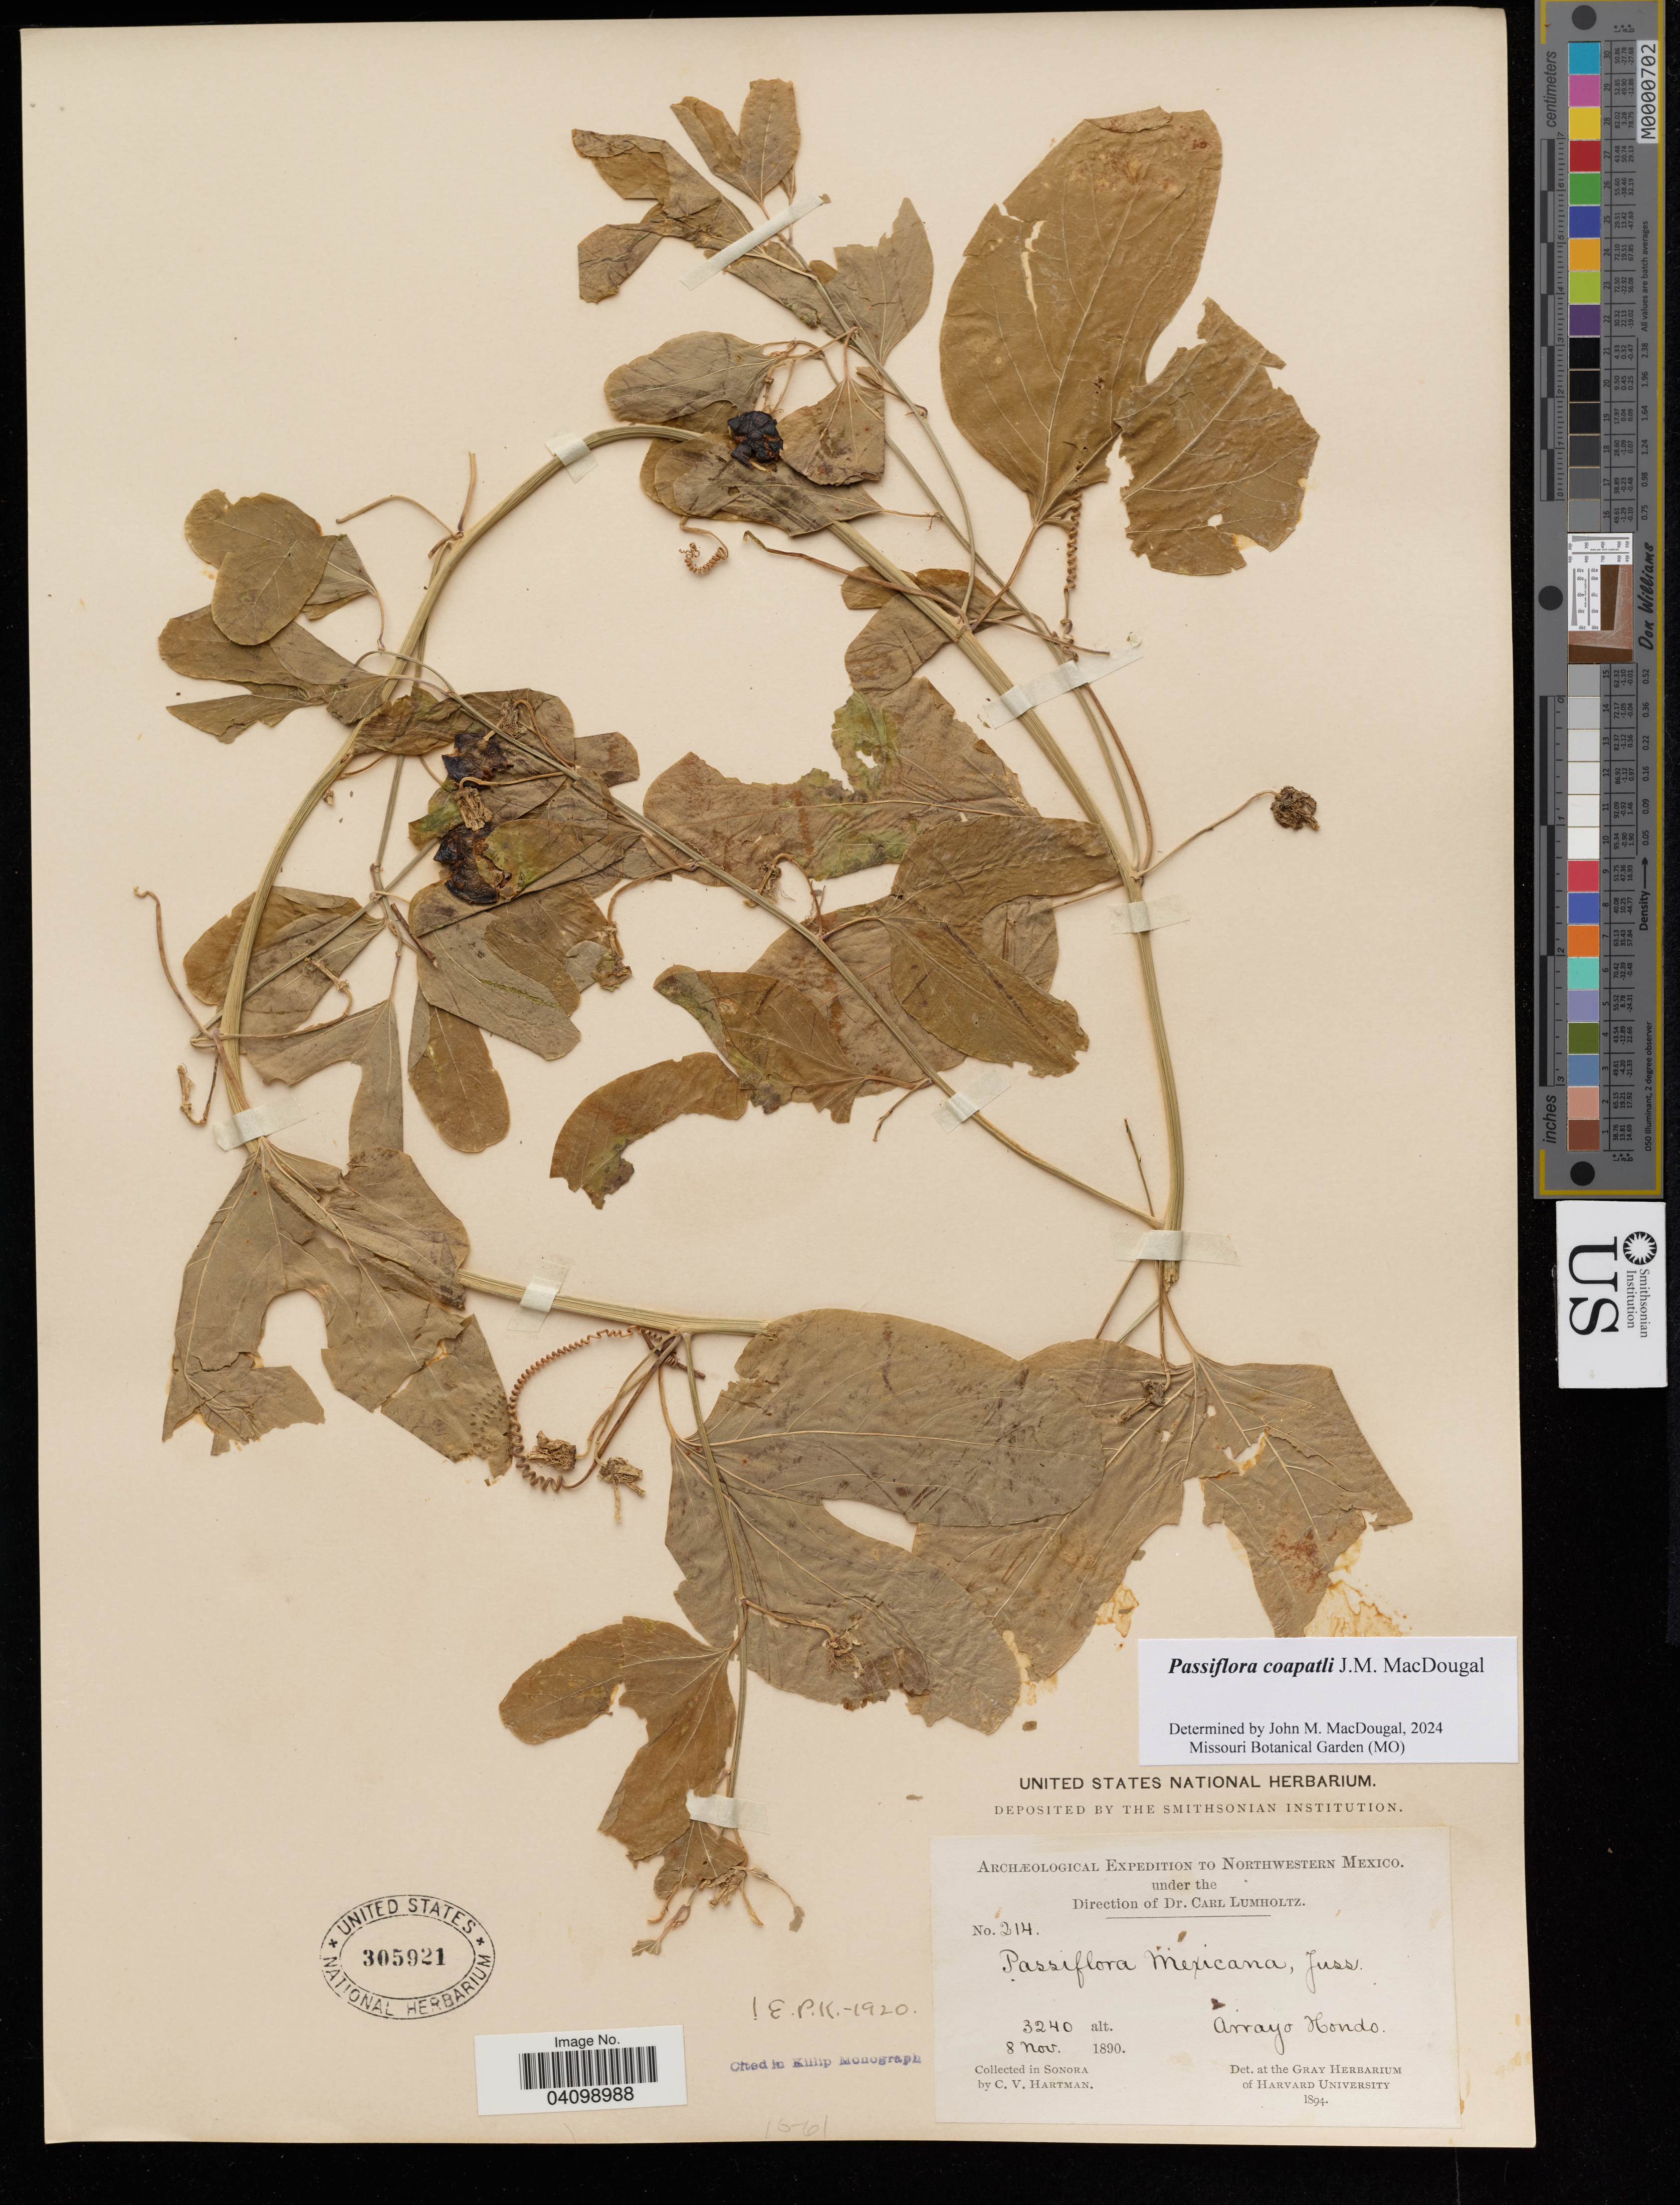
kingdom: Plantae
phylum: Tracheophyta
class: Magnoliopsida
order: Malpighiales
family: Passifloraceae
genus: Passiflora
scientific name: Passiflora coapatli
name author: J.M. MacDougal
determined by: MacDougal, John M.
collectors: C. V. Hartman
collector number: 214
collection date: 1890-11-08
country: Mexico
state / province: Sonora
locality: Northwestern Mexico, Arrayo Hondo.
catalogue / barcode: US 305921